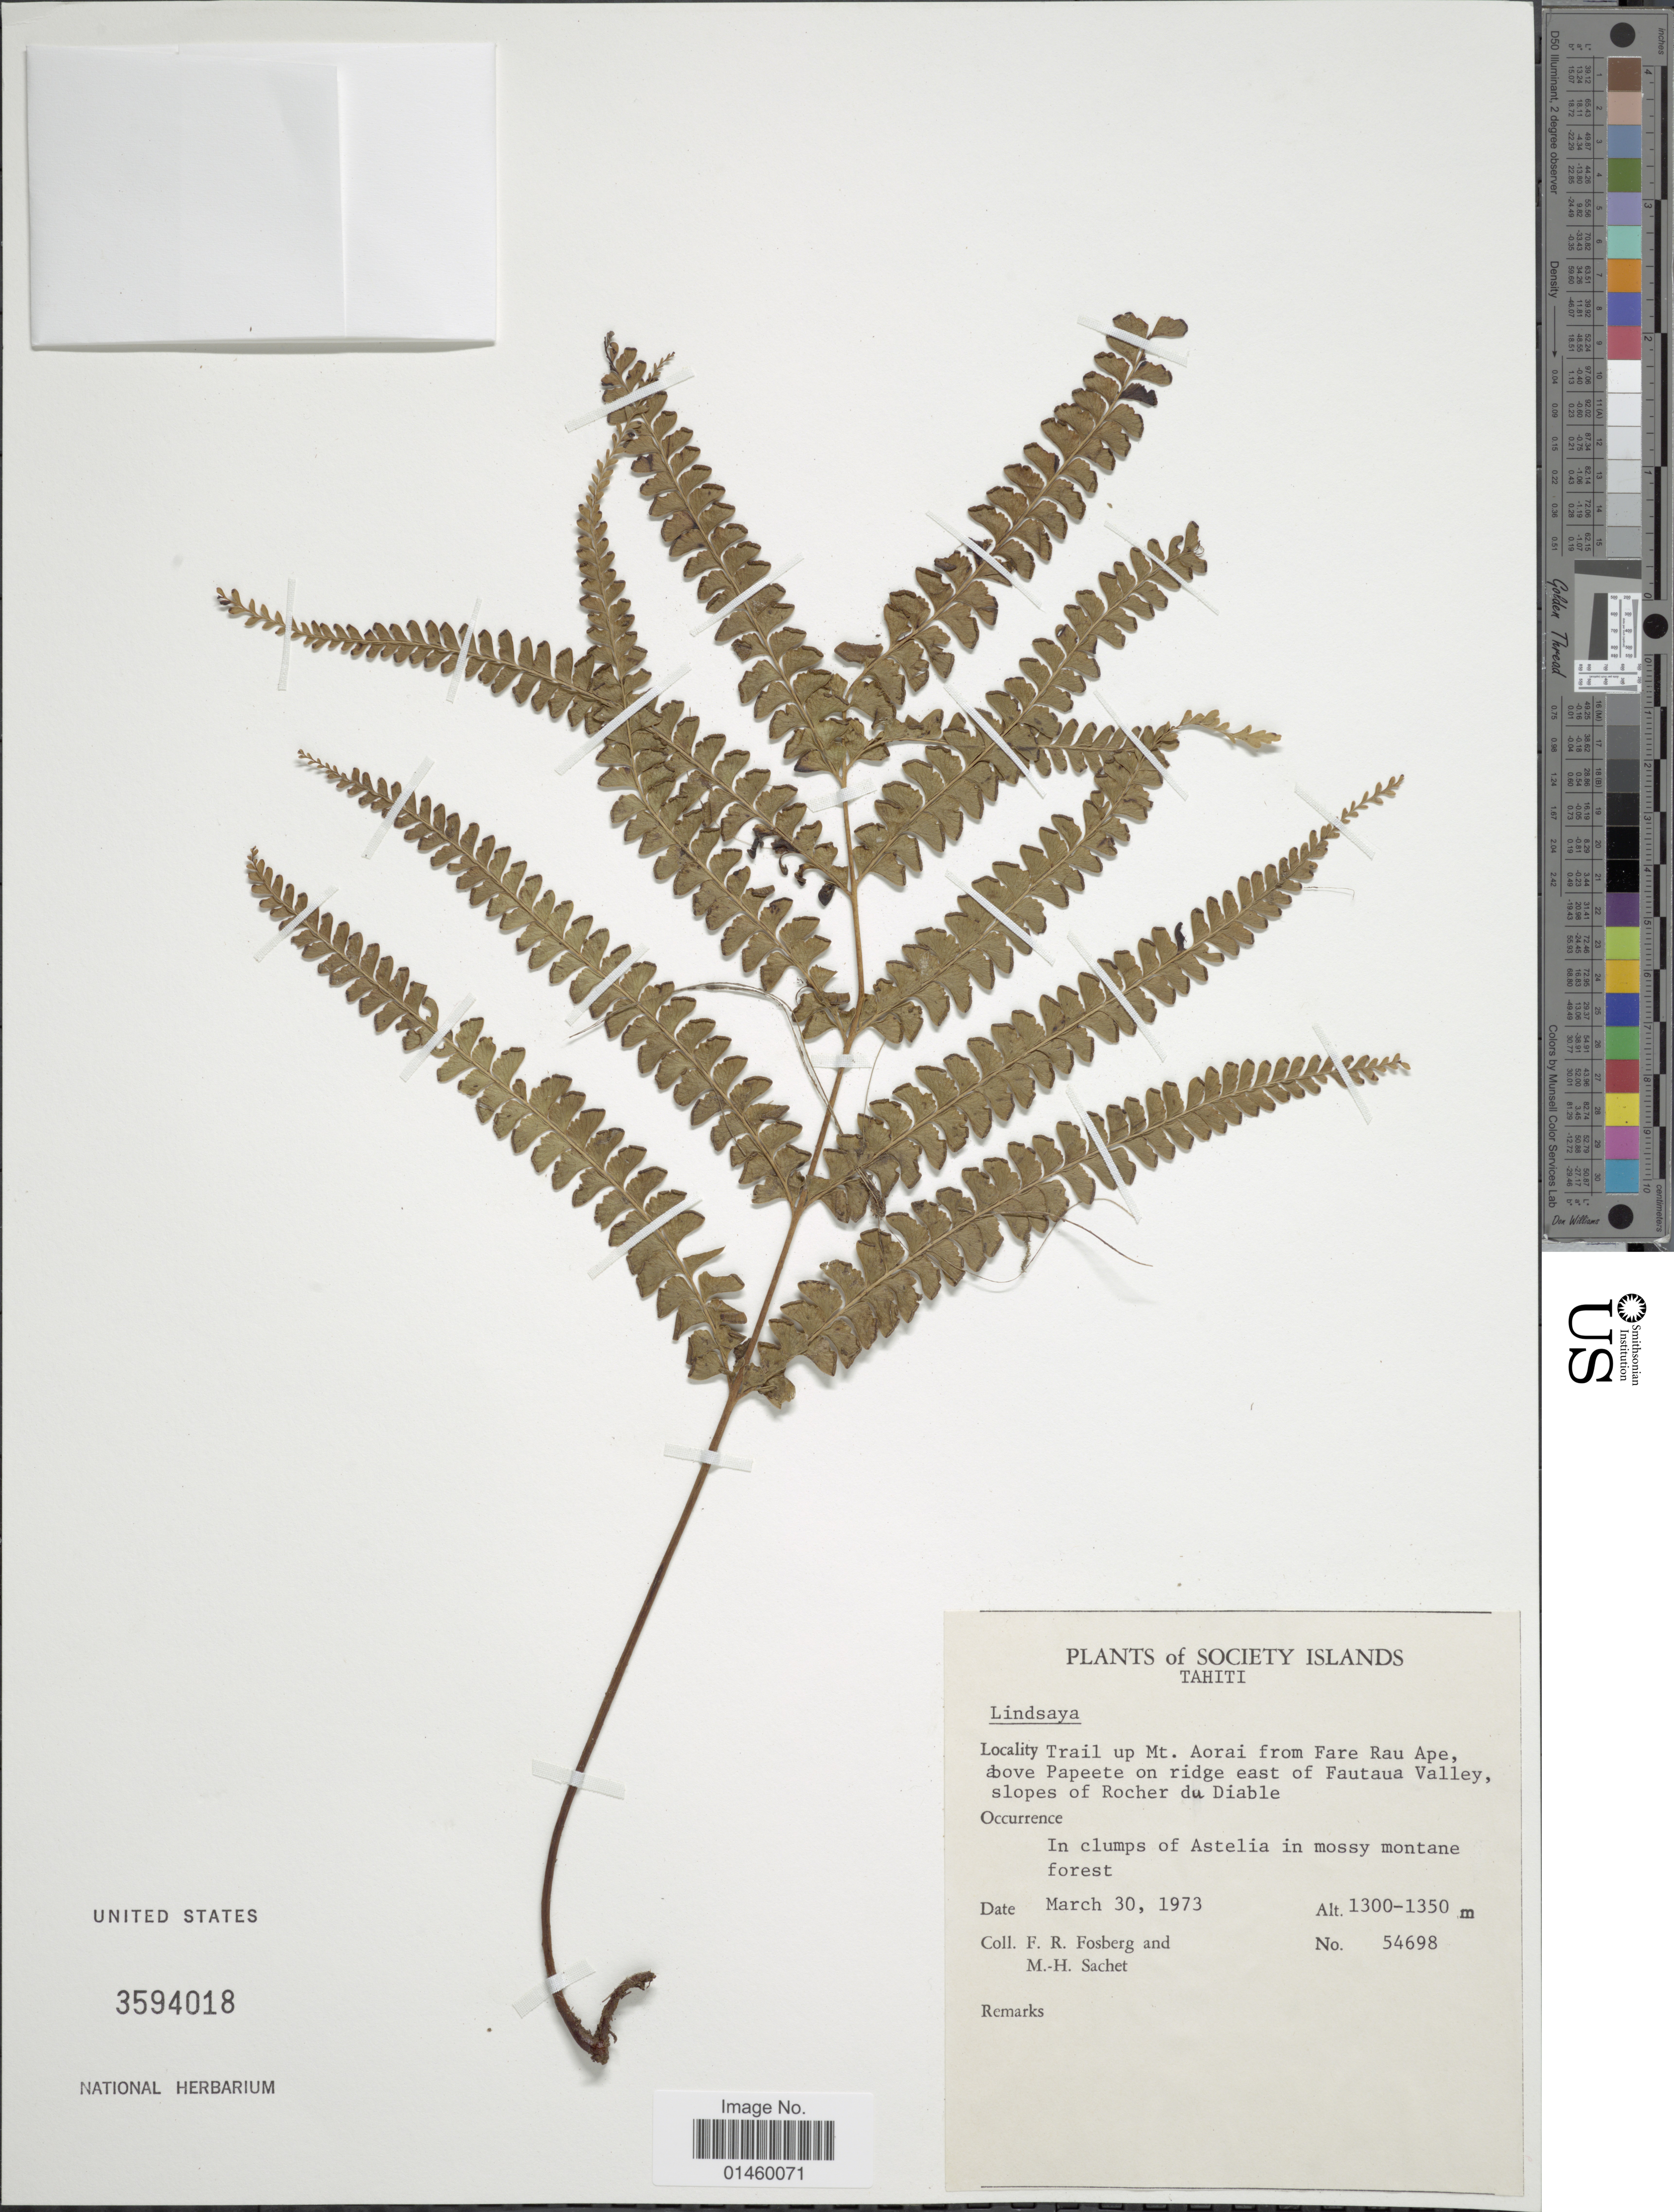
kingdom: Plantae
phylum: Tracheophyta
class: Polypodiopsida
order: Polypodiales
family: Lindsaeaceae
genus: Lindsaea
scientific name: Lindsaea sp.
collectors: F. R. Fosberg & M.-H. Sachet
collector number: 54698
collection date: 1973-03-30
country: French Polynesia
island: Tahiti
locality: Society Islands. Tahiti. Trail up Mt. Aorai from Fare Rau Ape, above Papeete on ridge east of Fautana Valley, sloeps of Rocher du Diable.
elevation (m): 1300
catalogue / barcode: US 3594018